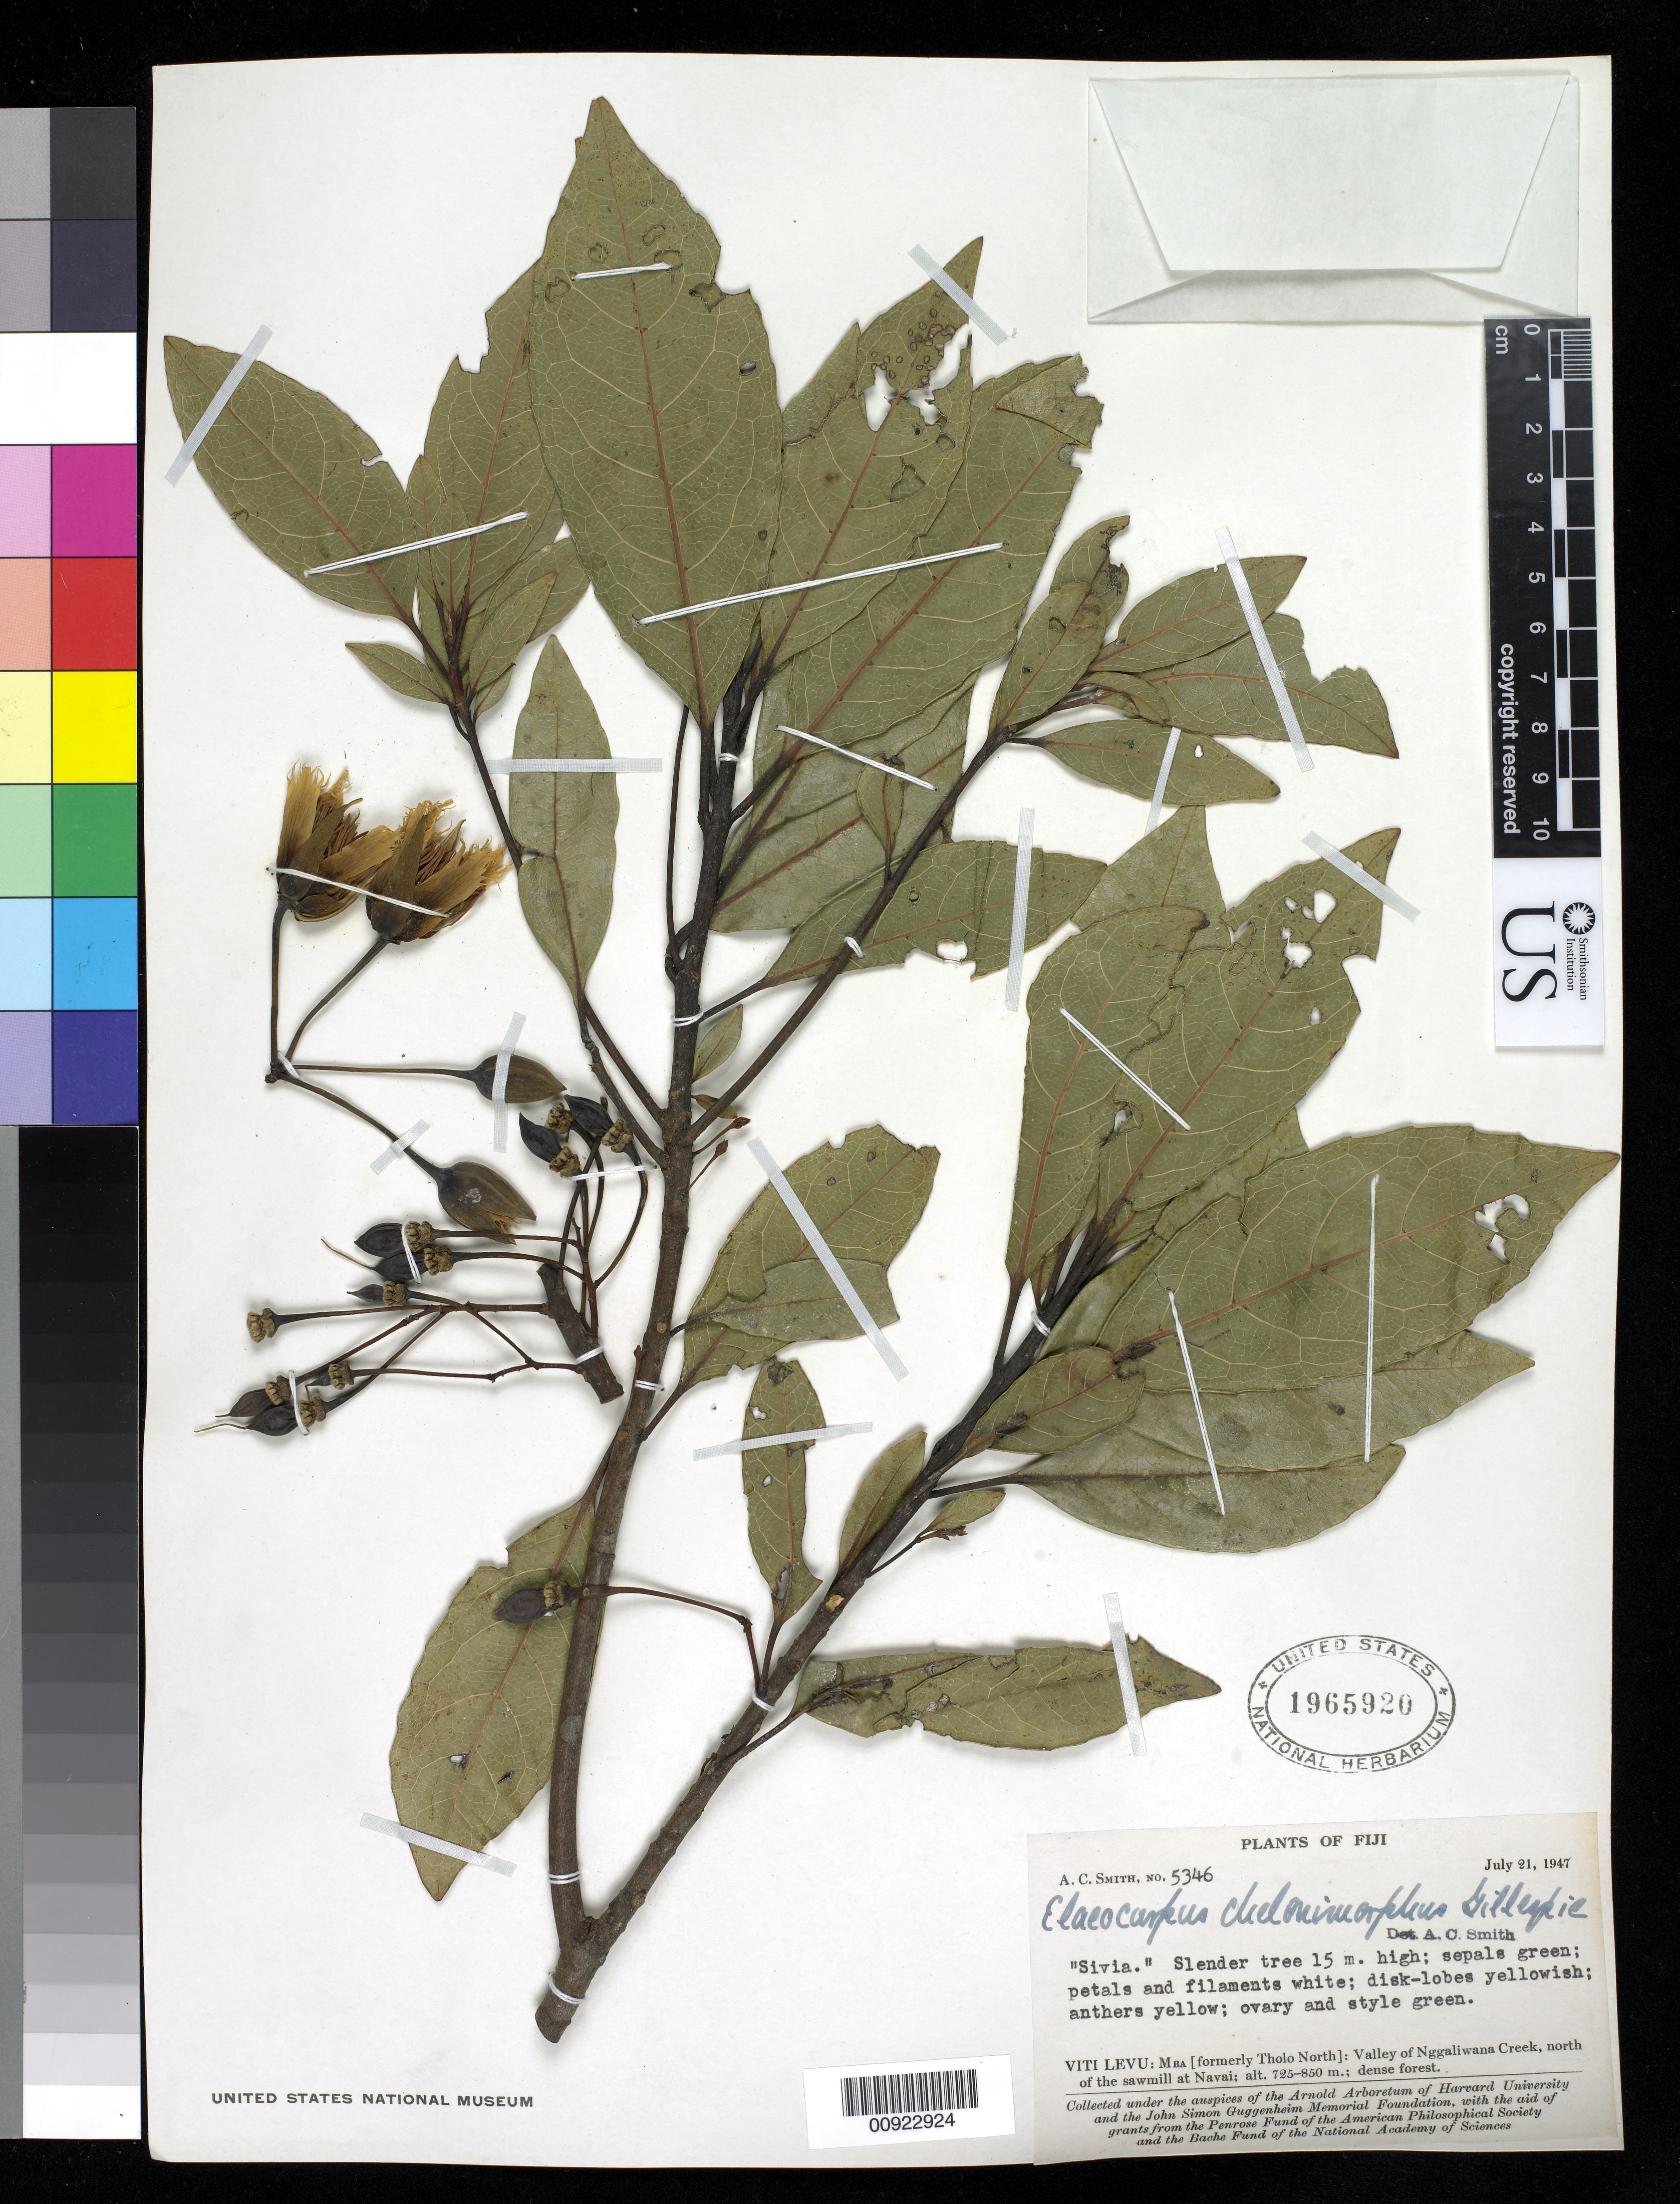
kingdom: Plantae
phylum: Tracheophyta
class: Magnoliopsida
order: Oxalidales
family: Elaeocarpaceae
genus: Elaeocarpus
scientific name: Elaeocarpus chelonimorphus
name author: Gillespie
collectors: C. A. Smith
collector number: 5346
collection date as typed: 21 Jul 1947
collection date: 1947-07-21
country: Fiji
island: Viti Levu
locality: Mba [formerly Tholo North]: Valley of Nggaliwana Creek, north of the sawmill at Navai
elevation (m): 725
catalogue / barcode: US 1965920